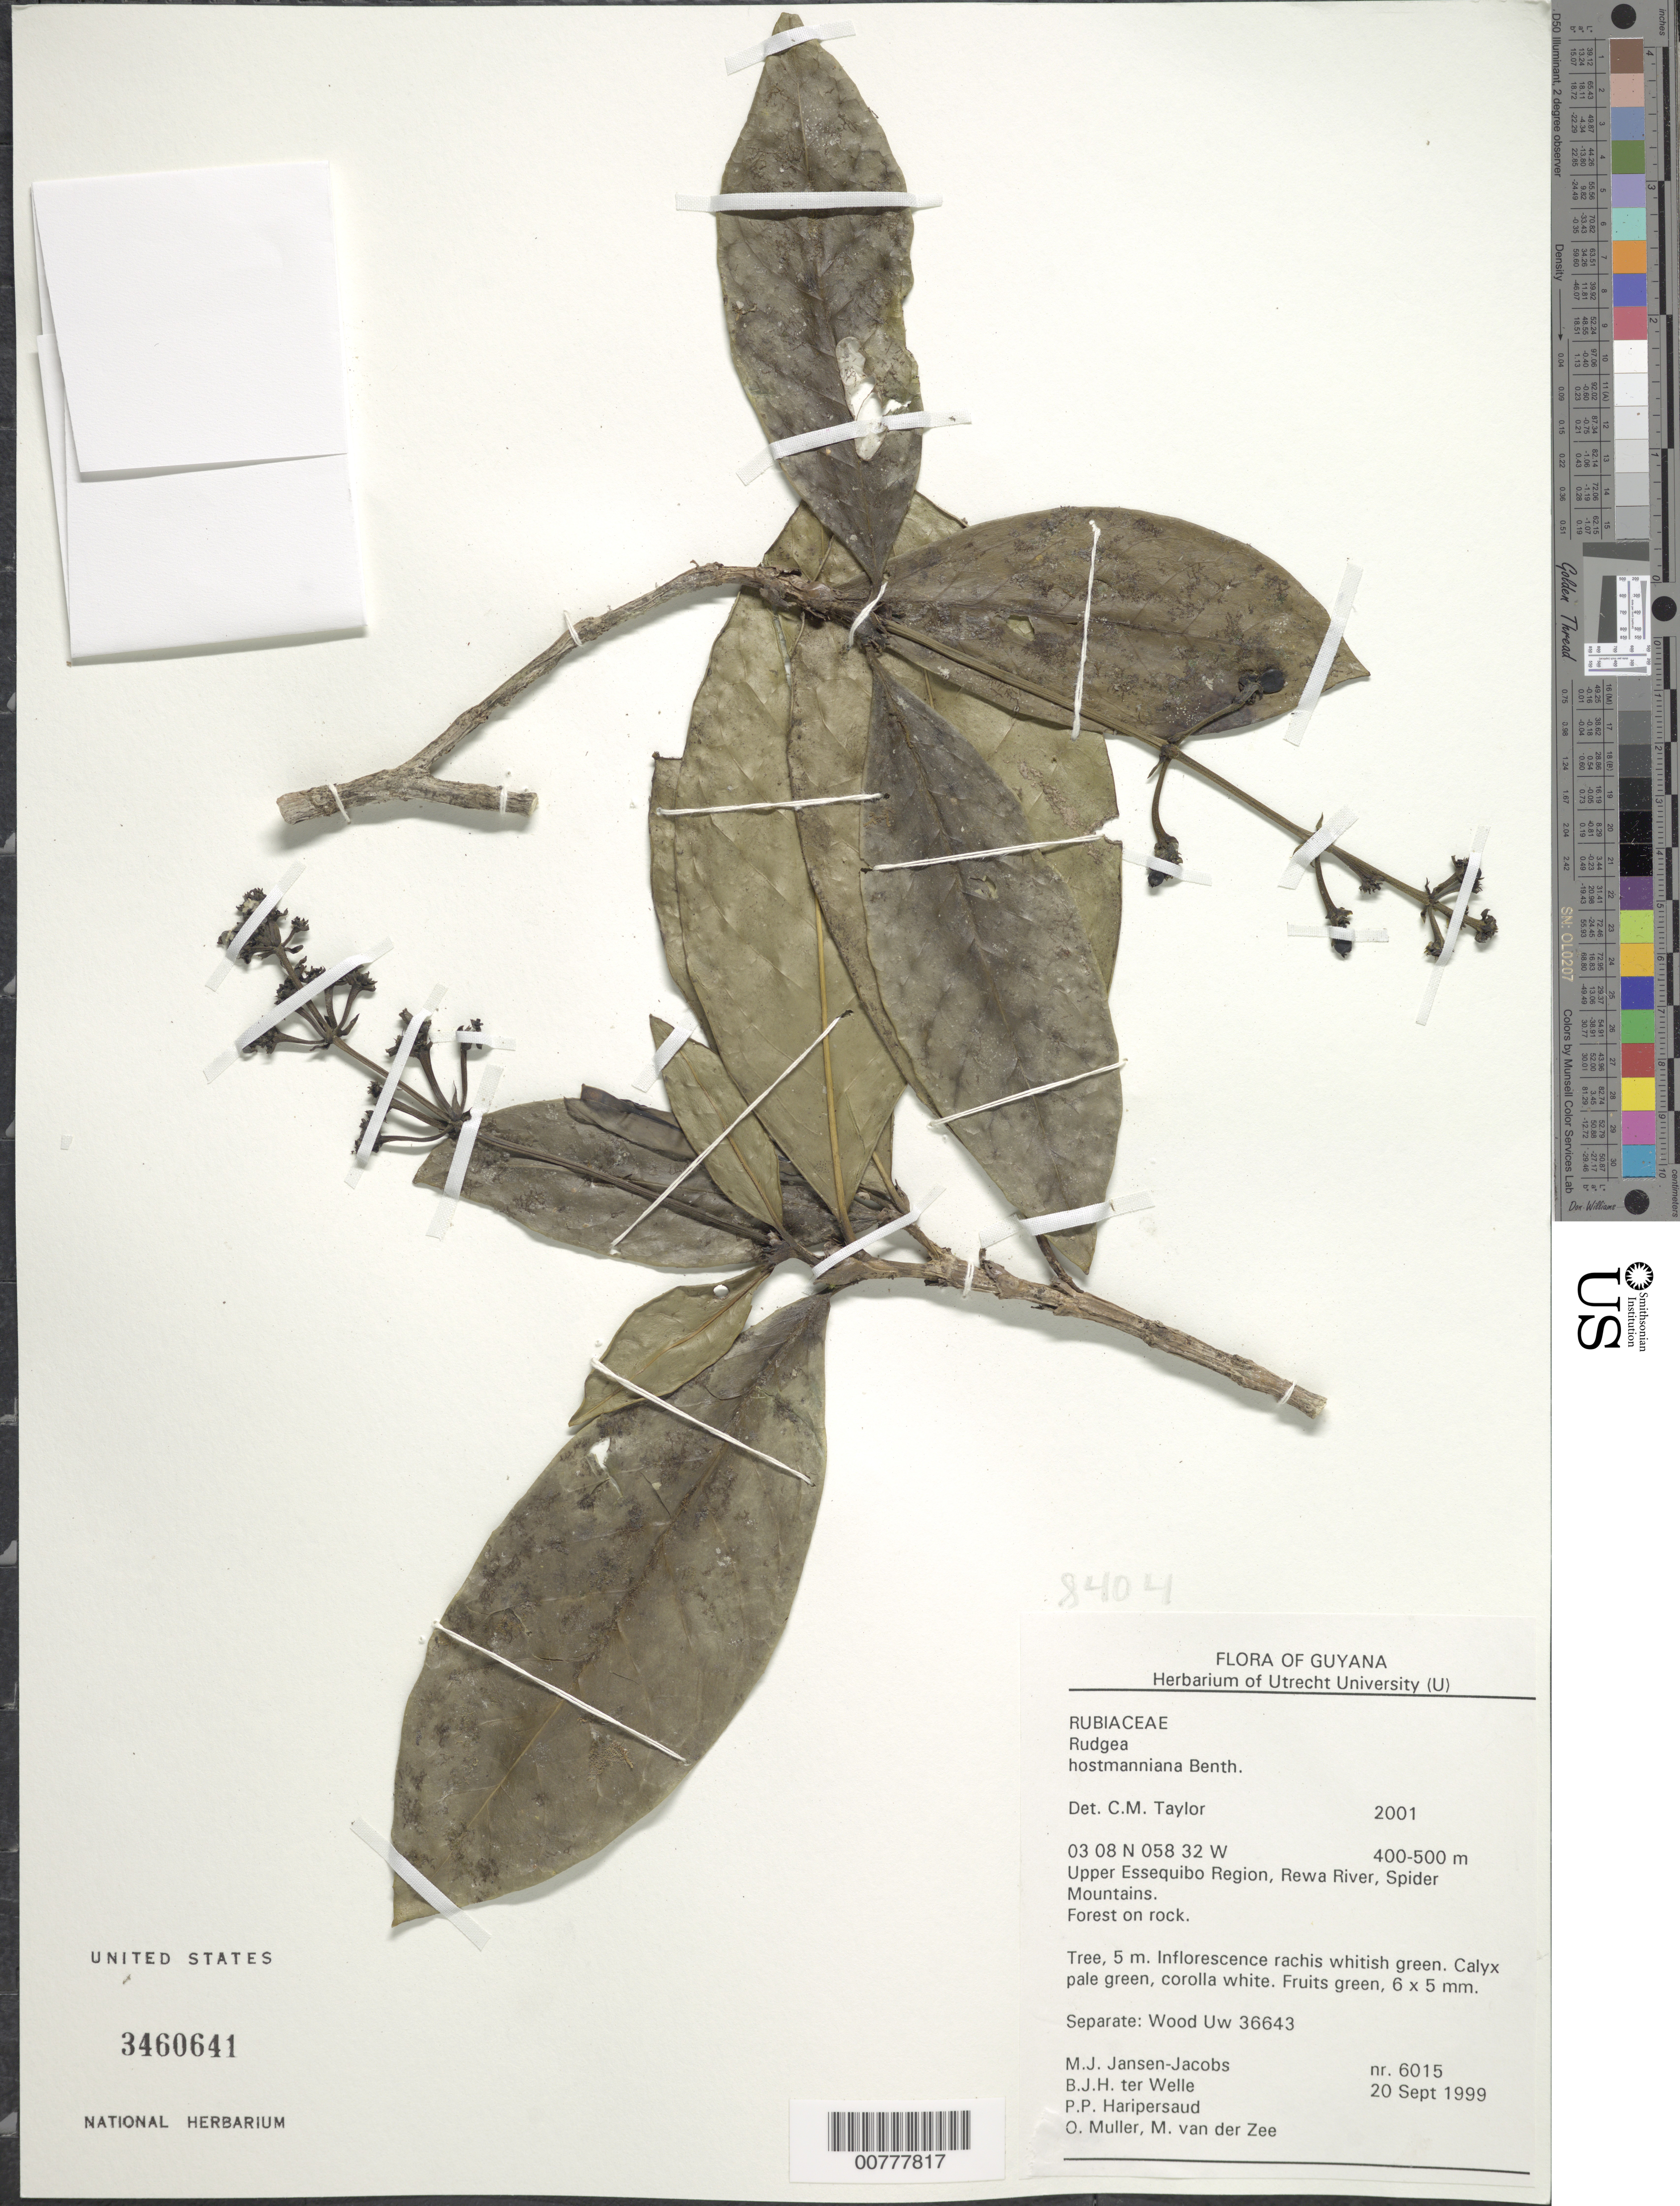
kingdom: Plantae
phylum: Tracheophyta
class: Magnoliopsida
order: Gentianales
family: Rubiaceae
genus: Rudgea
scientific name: Rudgea hostmanniana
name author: Benth.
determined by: Taylor, Charlotte M.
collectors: M. J. Jansen-Jacobs, B. Welle, P. Haripersaud, O. Muller & M. van der Zee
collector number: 6015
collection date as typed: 20-Sep-99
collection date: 1999-09-20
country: Guyana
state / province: U. Takutu-U. Essequibo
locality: Rewa River, Spider Mts., Upper Essequibo Region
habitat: Forest on rock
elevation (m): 400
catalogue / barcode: US 3460641